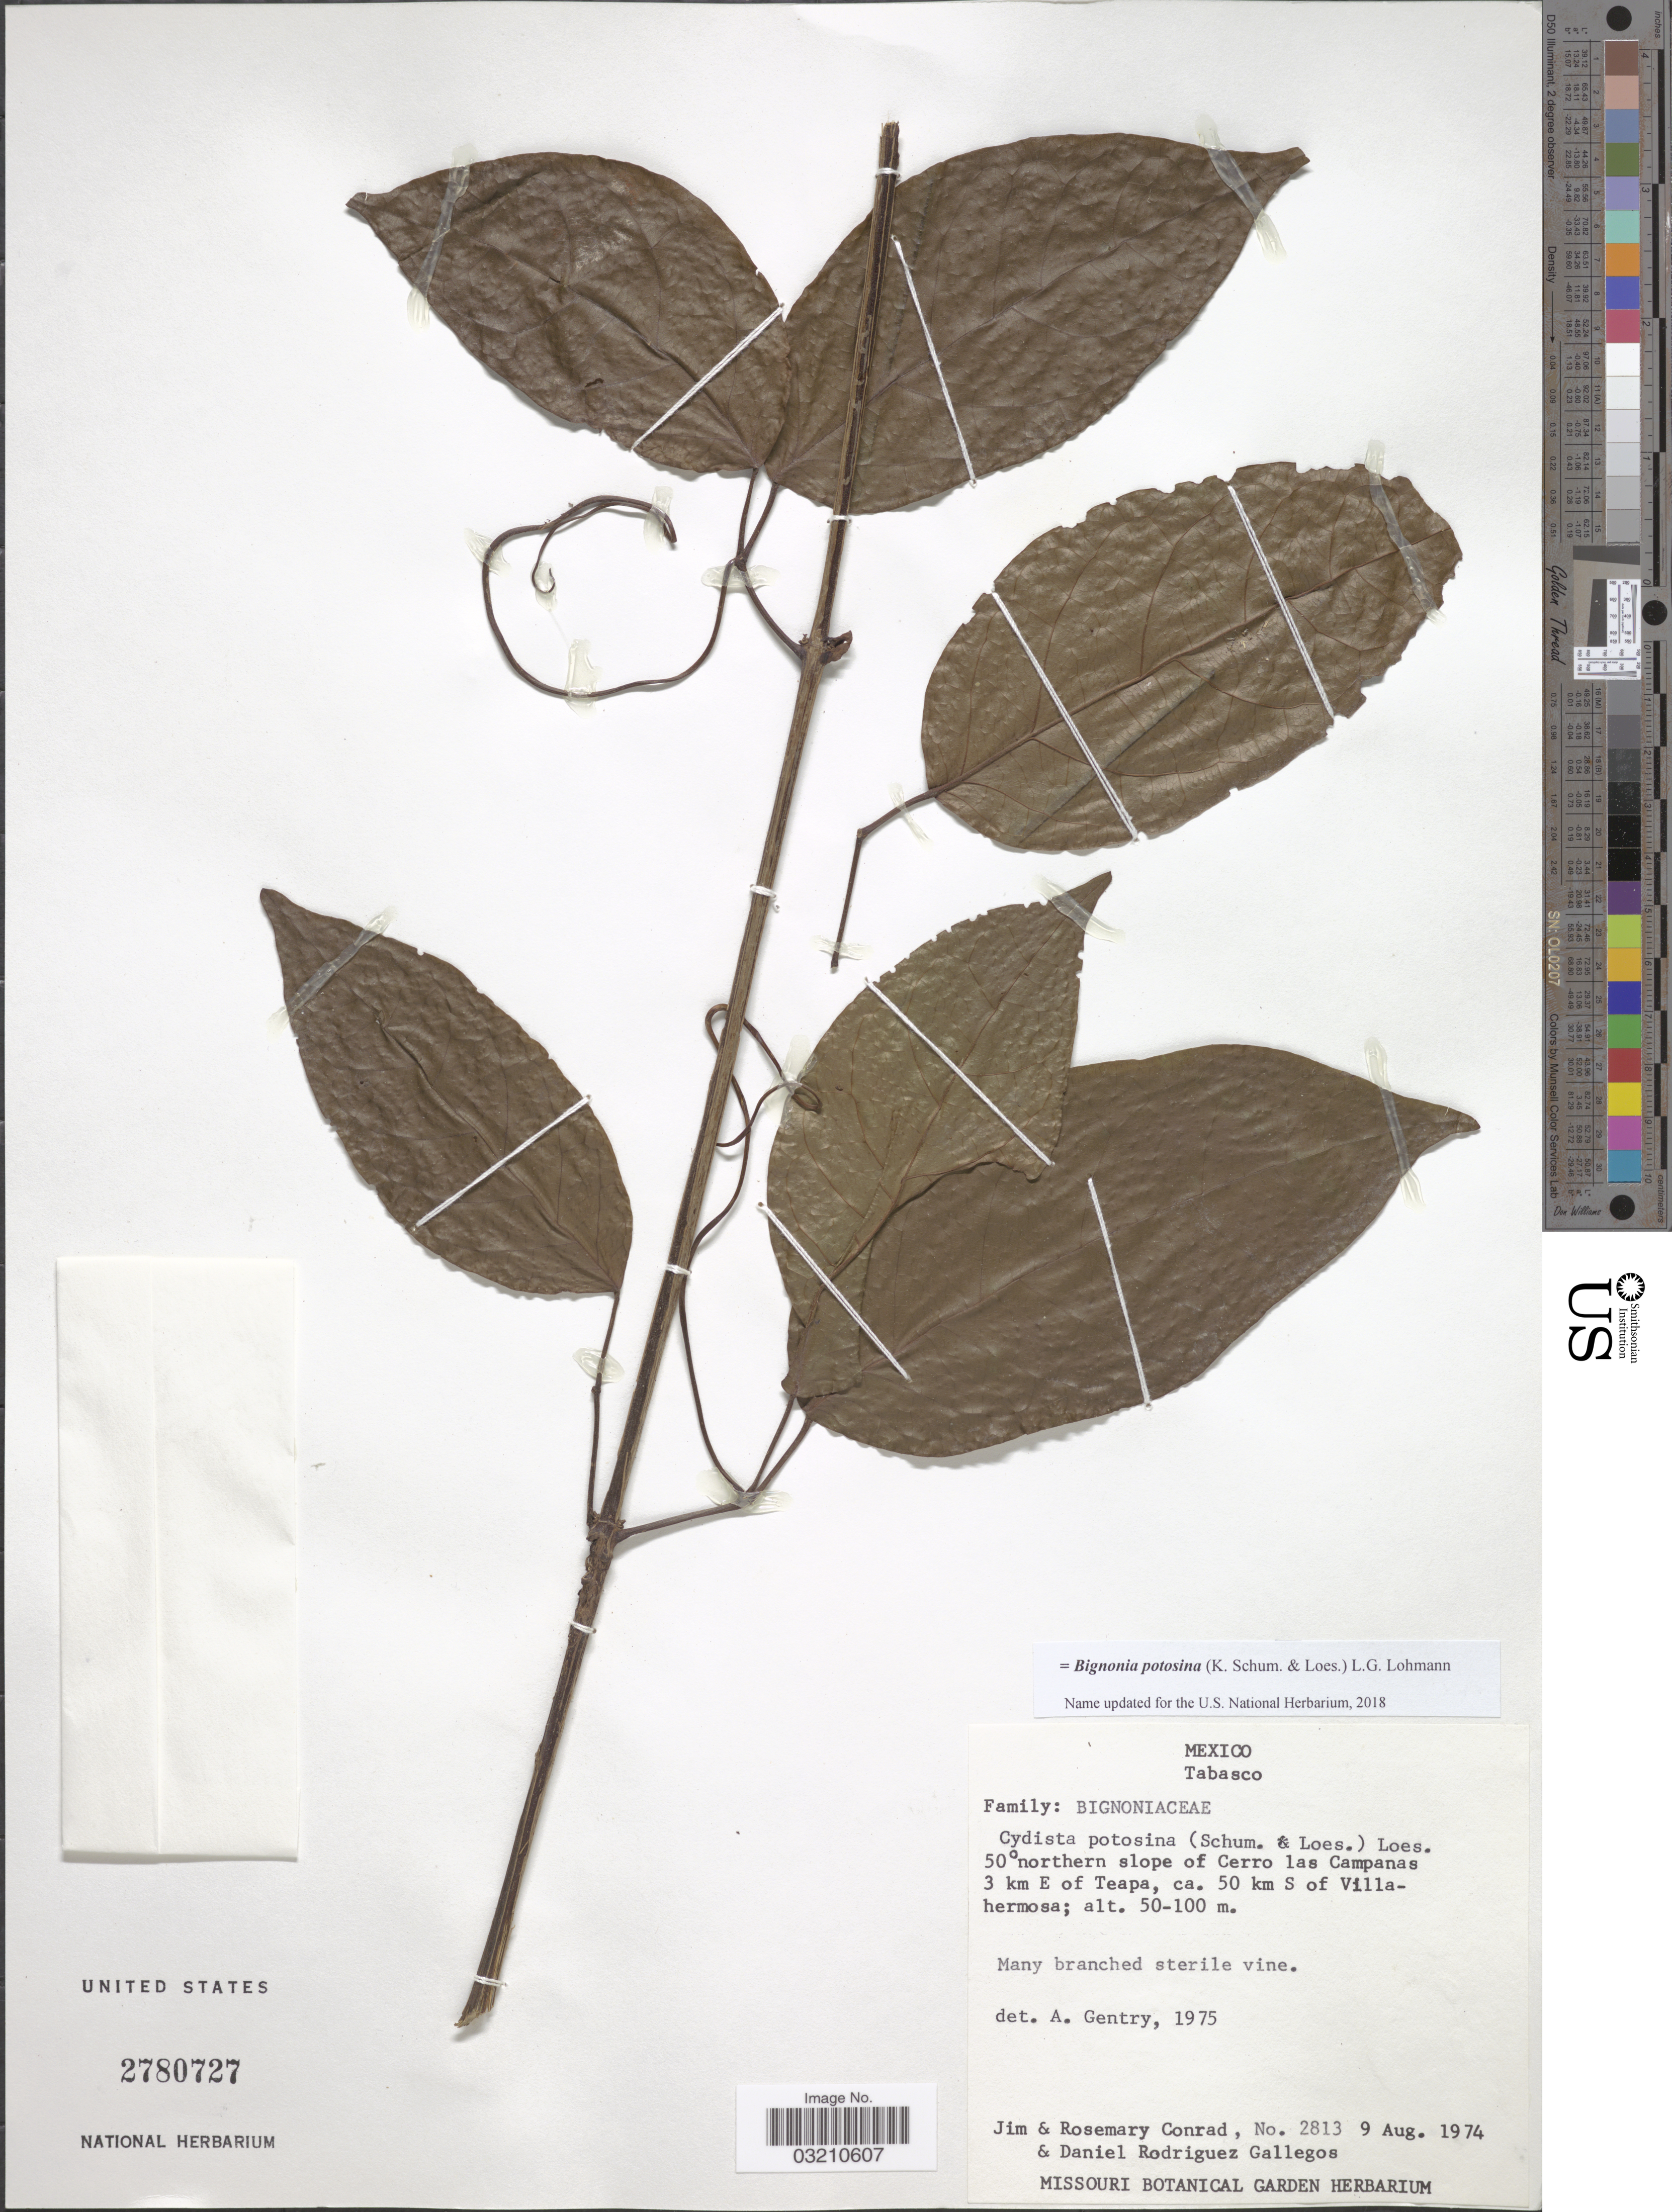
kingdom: Plantae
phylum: Tracheophyta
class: Magnoliopsida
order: Lamiales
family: Bignoniaceae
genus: Bignonia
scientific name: Bignonia potosina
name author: (K. Schum. & Loes.) L.G. Lohmann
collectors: J. Conrad, R. Conrad & Rodríguez Gallegos, D.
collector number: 2813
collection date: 1974-08-09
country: Mexico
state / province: Tabasco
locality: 50° northern slope of Cerro las Campanas 3 km E of Teapa, ca. 50 km S of Villa-hermosa.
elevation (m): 50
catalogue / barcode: US 2780727